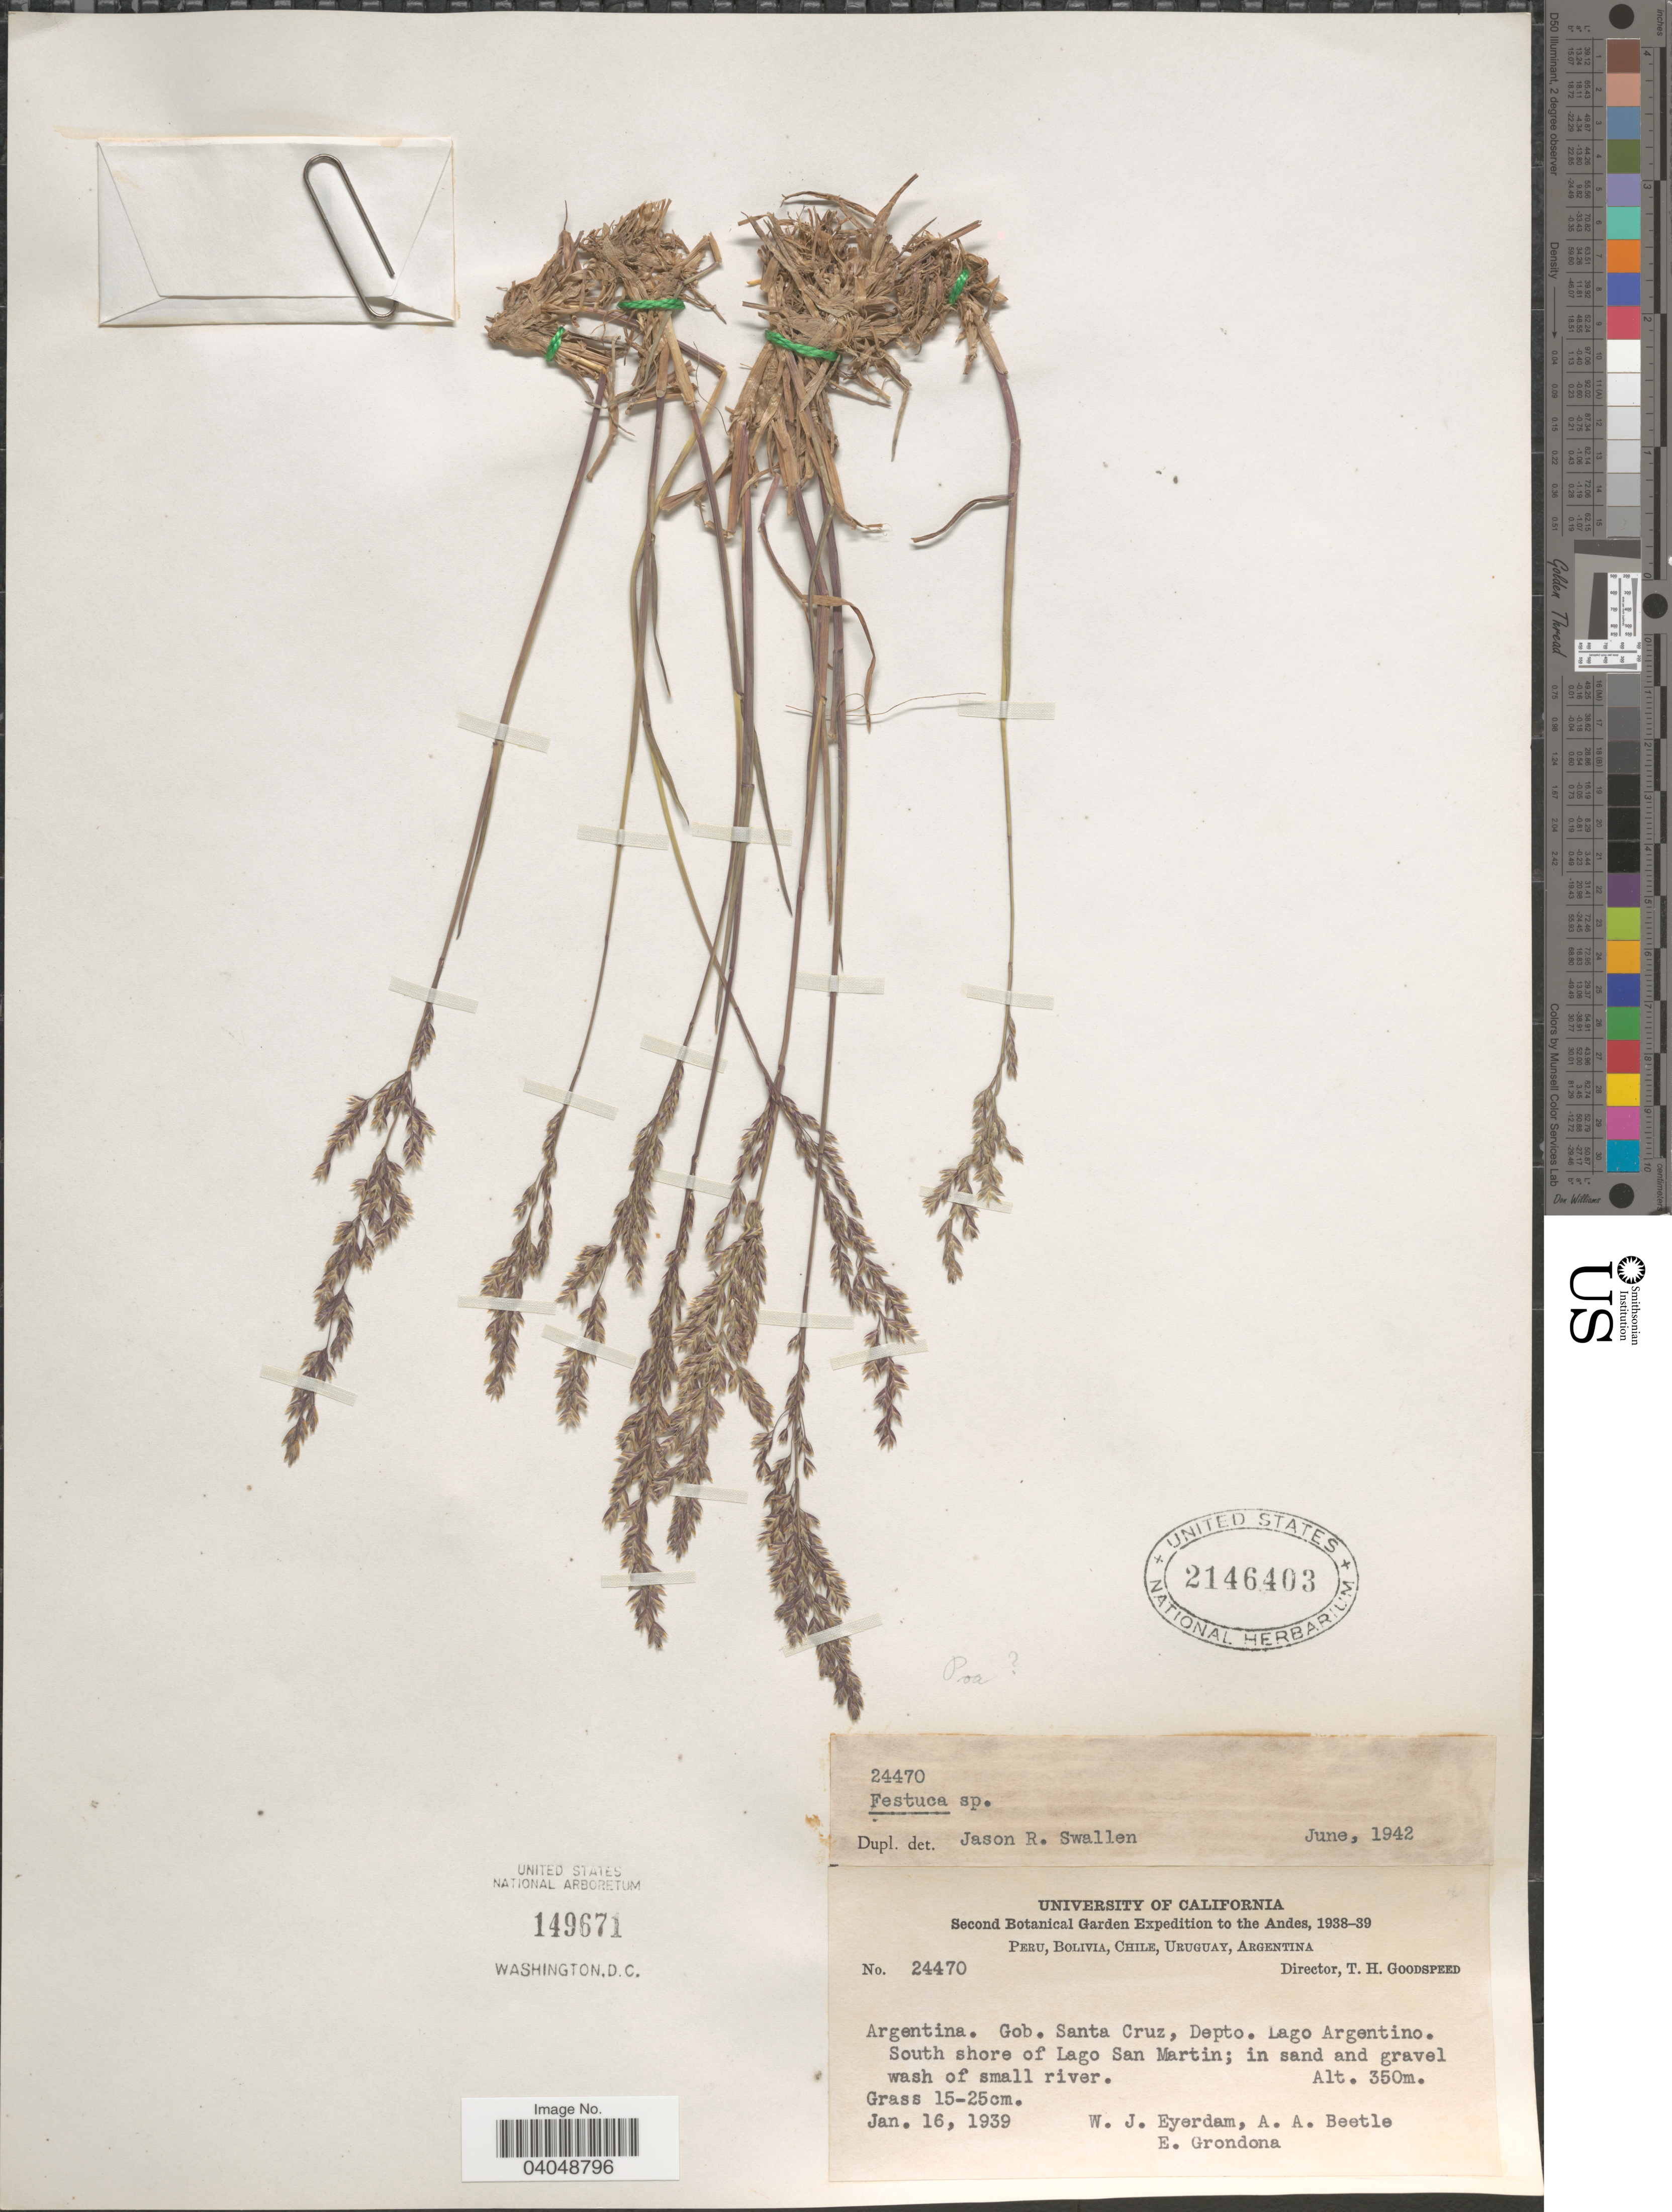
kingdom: Plantae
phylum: Tracheophyta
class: Liliopsida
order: Poales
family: Poaceae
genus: Festuca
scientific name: Festuca sp.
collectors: W. J. Eyerdam, A. A. Beetle & E. Grondona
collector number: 24470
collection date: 1939-01-16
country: Argentina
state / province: Santa Cruz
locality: The Andes. Gob. Santa Cruz, Depto. Lago Argentino. South shore of Lago San Martin.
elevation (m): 350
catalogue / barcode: US 2146403